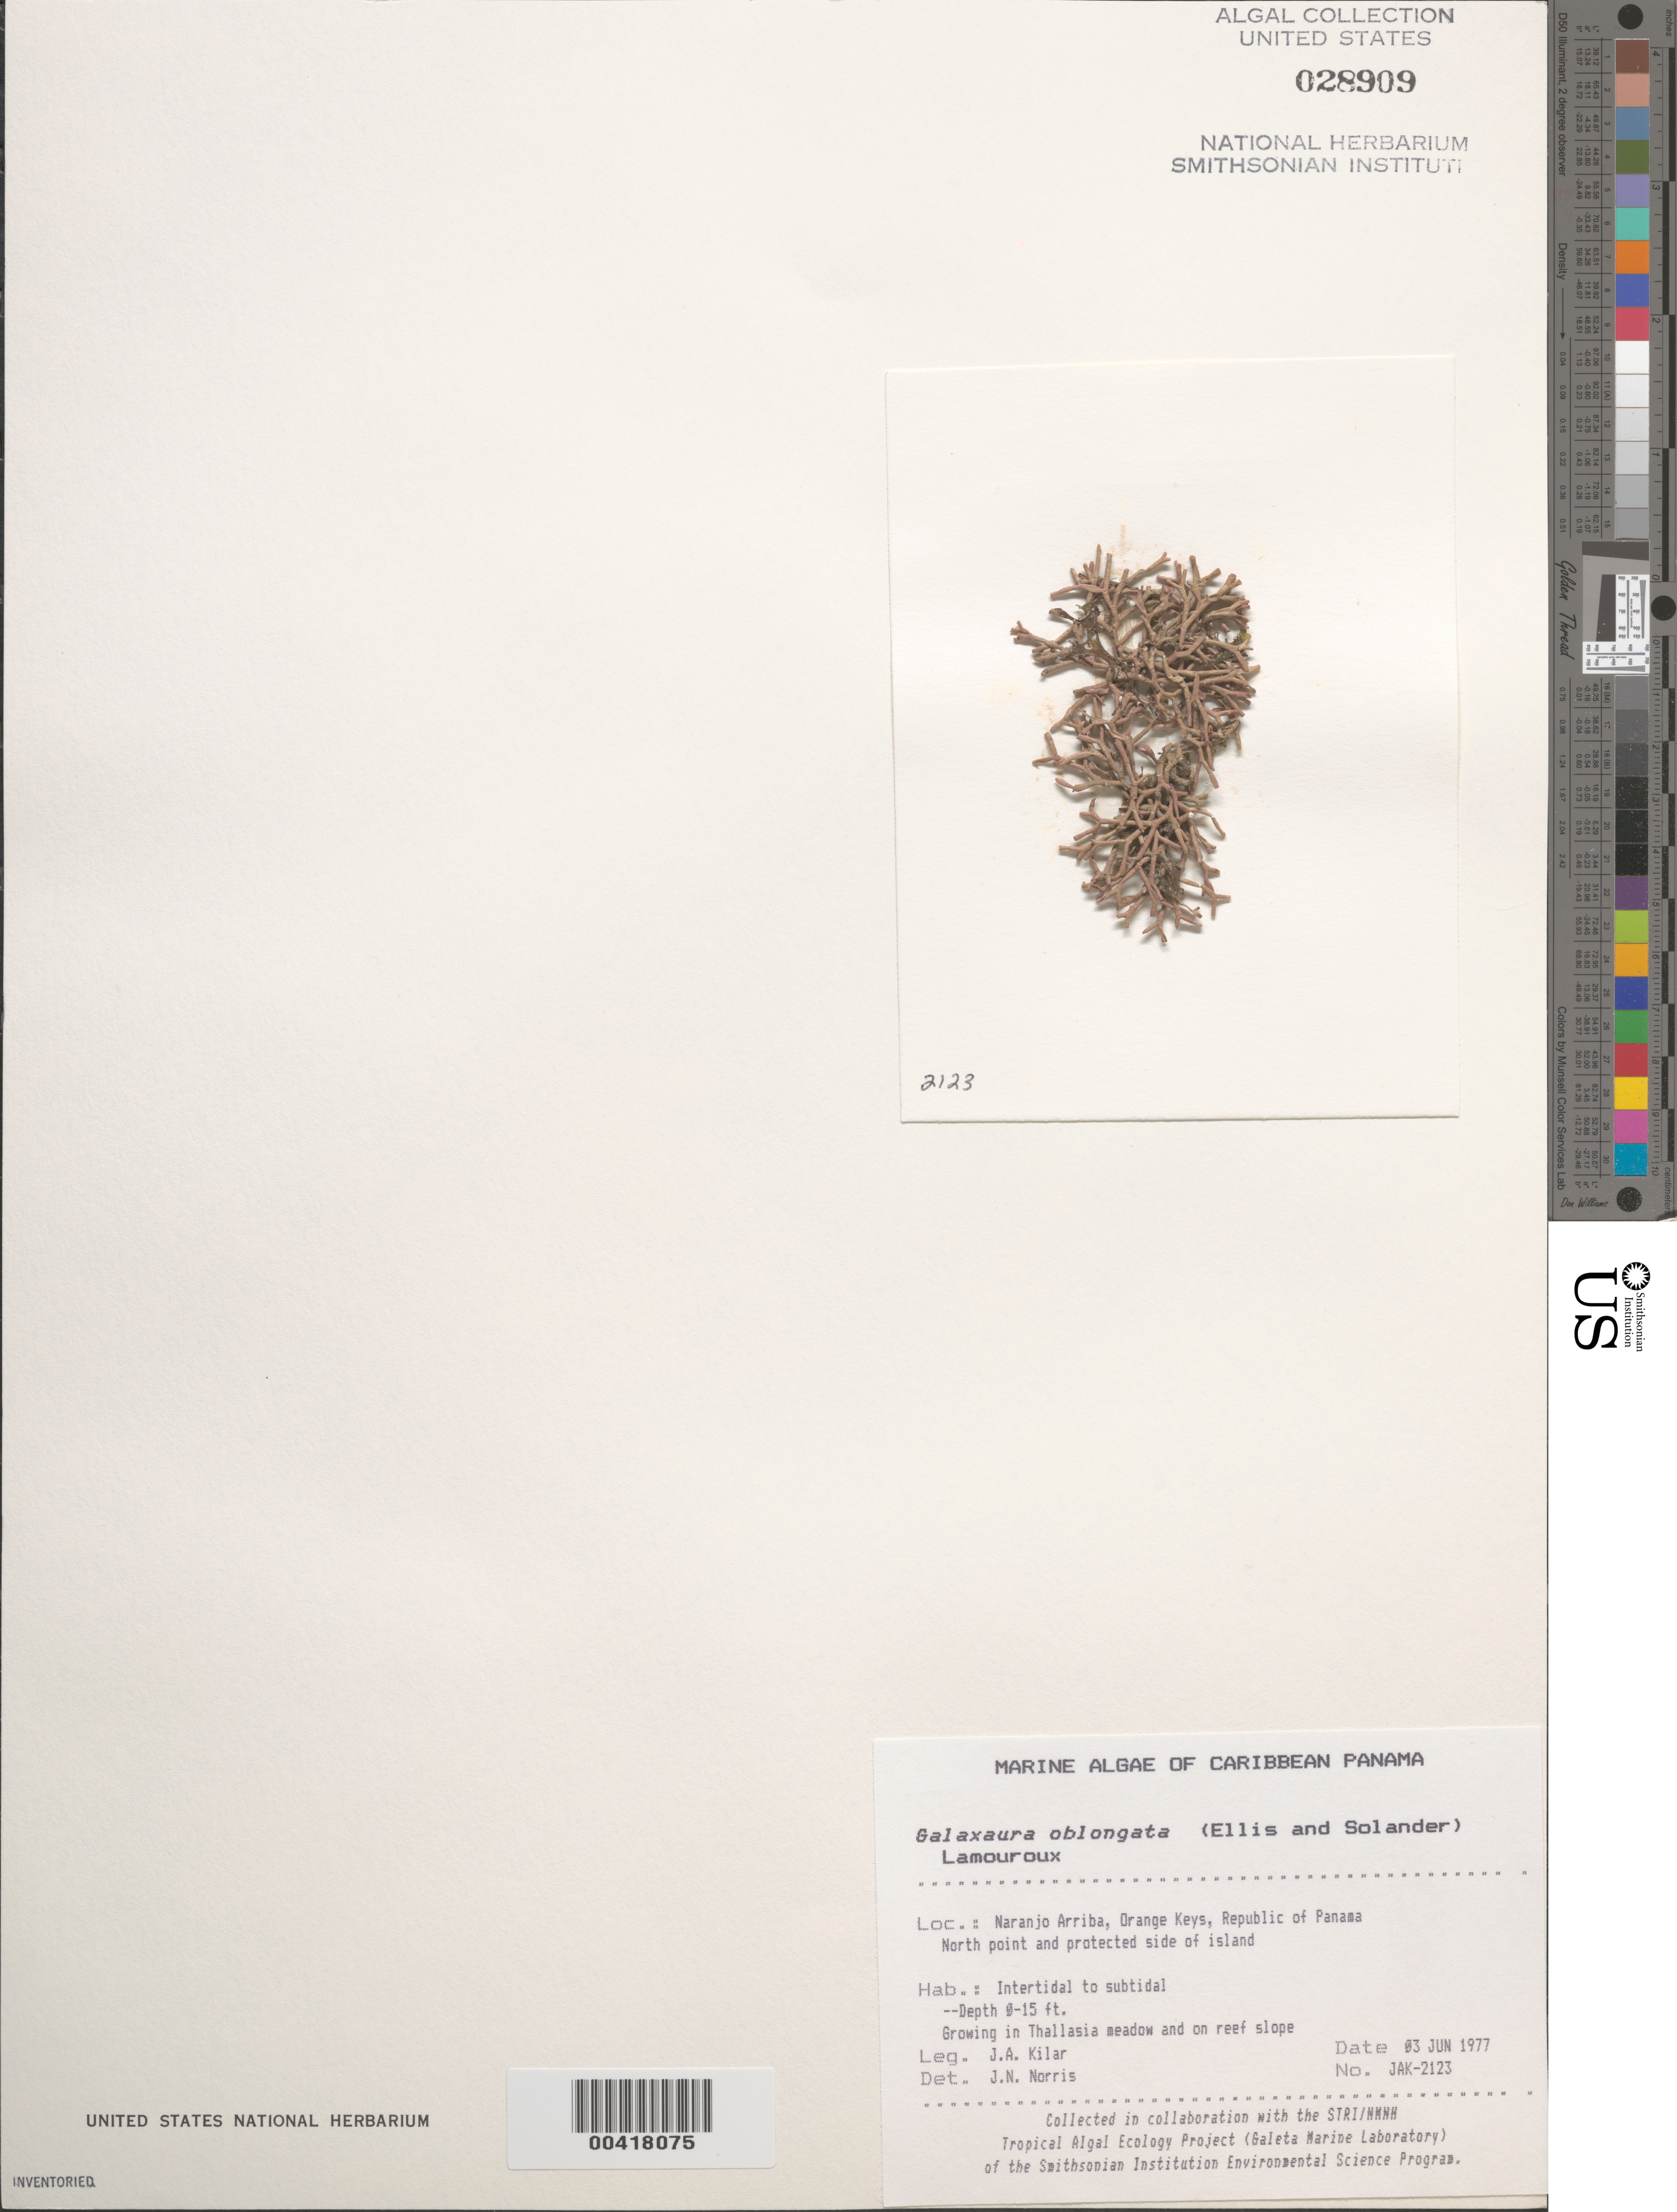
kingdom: Plantae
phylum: Rhodophyta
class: Florideophyceae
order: Nemaliales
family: Galaxauraceae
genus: Tricleocarpa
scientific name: Tricleocarpa fragilis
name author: (L.) Huisman & R.A. Towns.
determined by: Algae name updating Project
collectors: J. A. Kilar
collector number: JAK-2123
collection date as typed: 03 Jun 1977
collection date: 1977-06-03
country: Panama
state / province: Colón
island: Naranjo Arriba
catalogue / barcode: US 28909